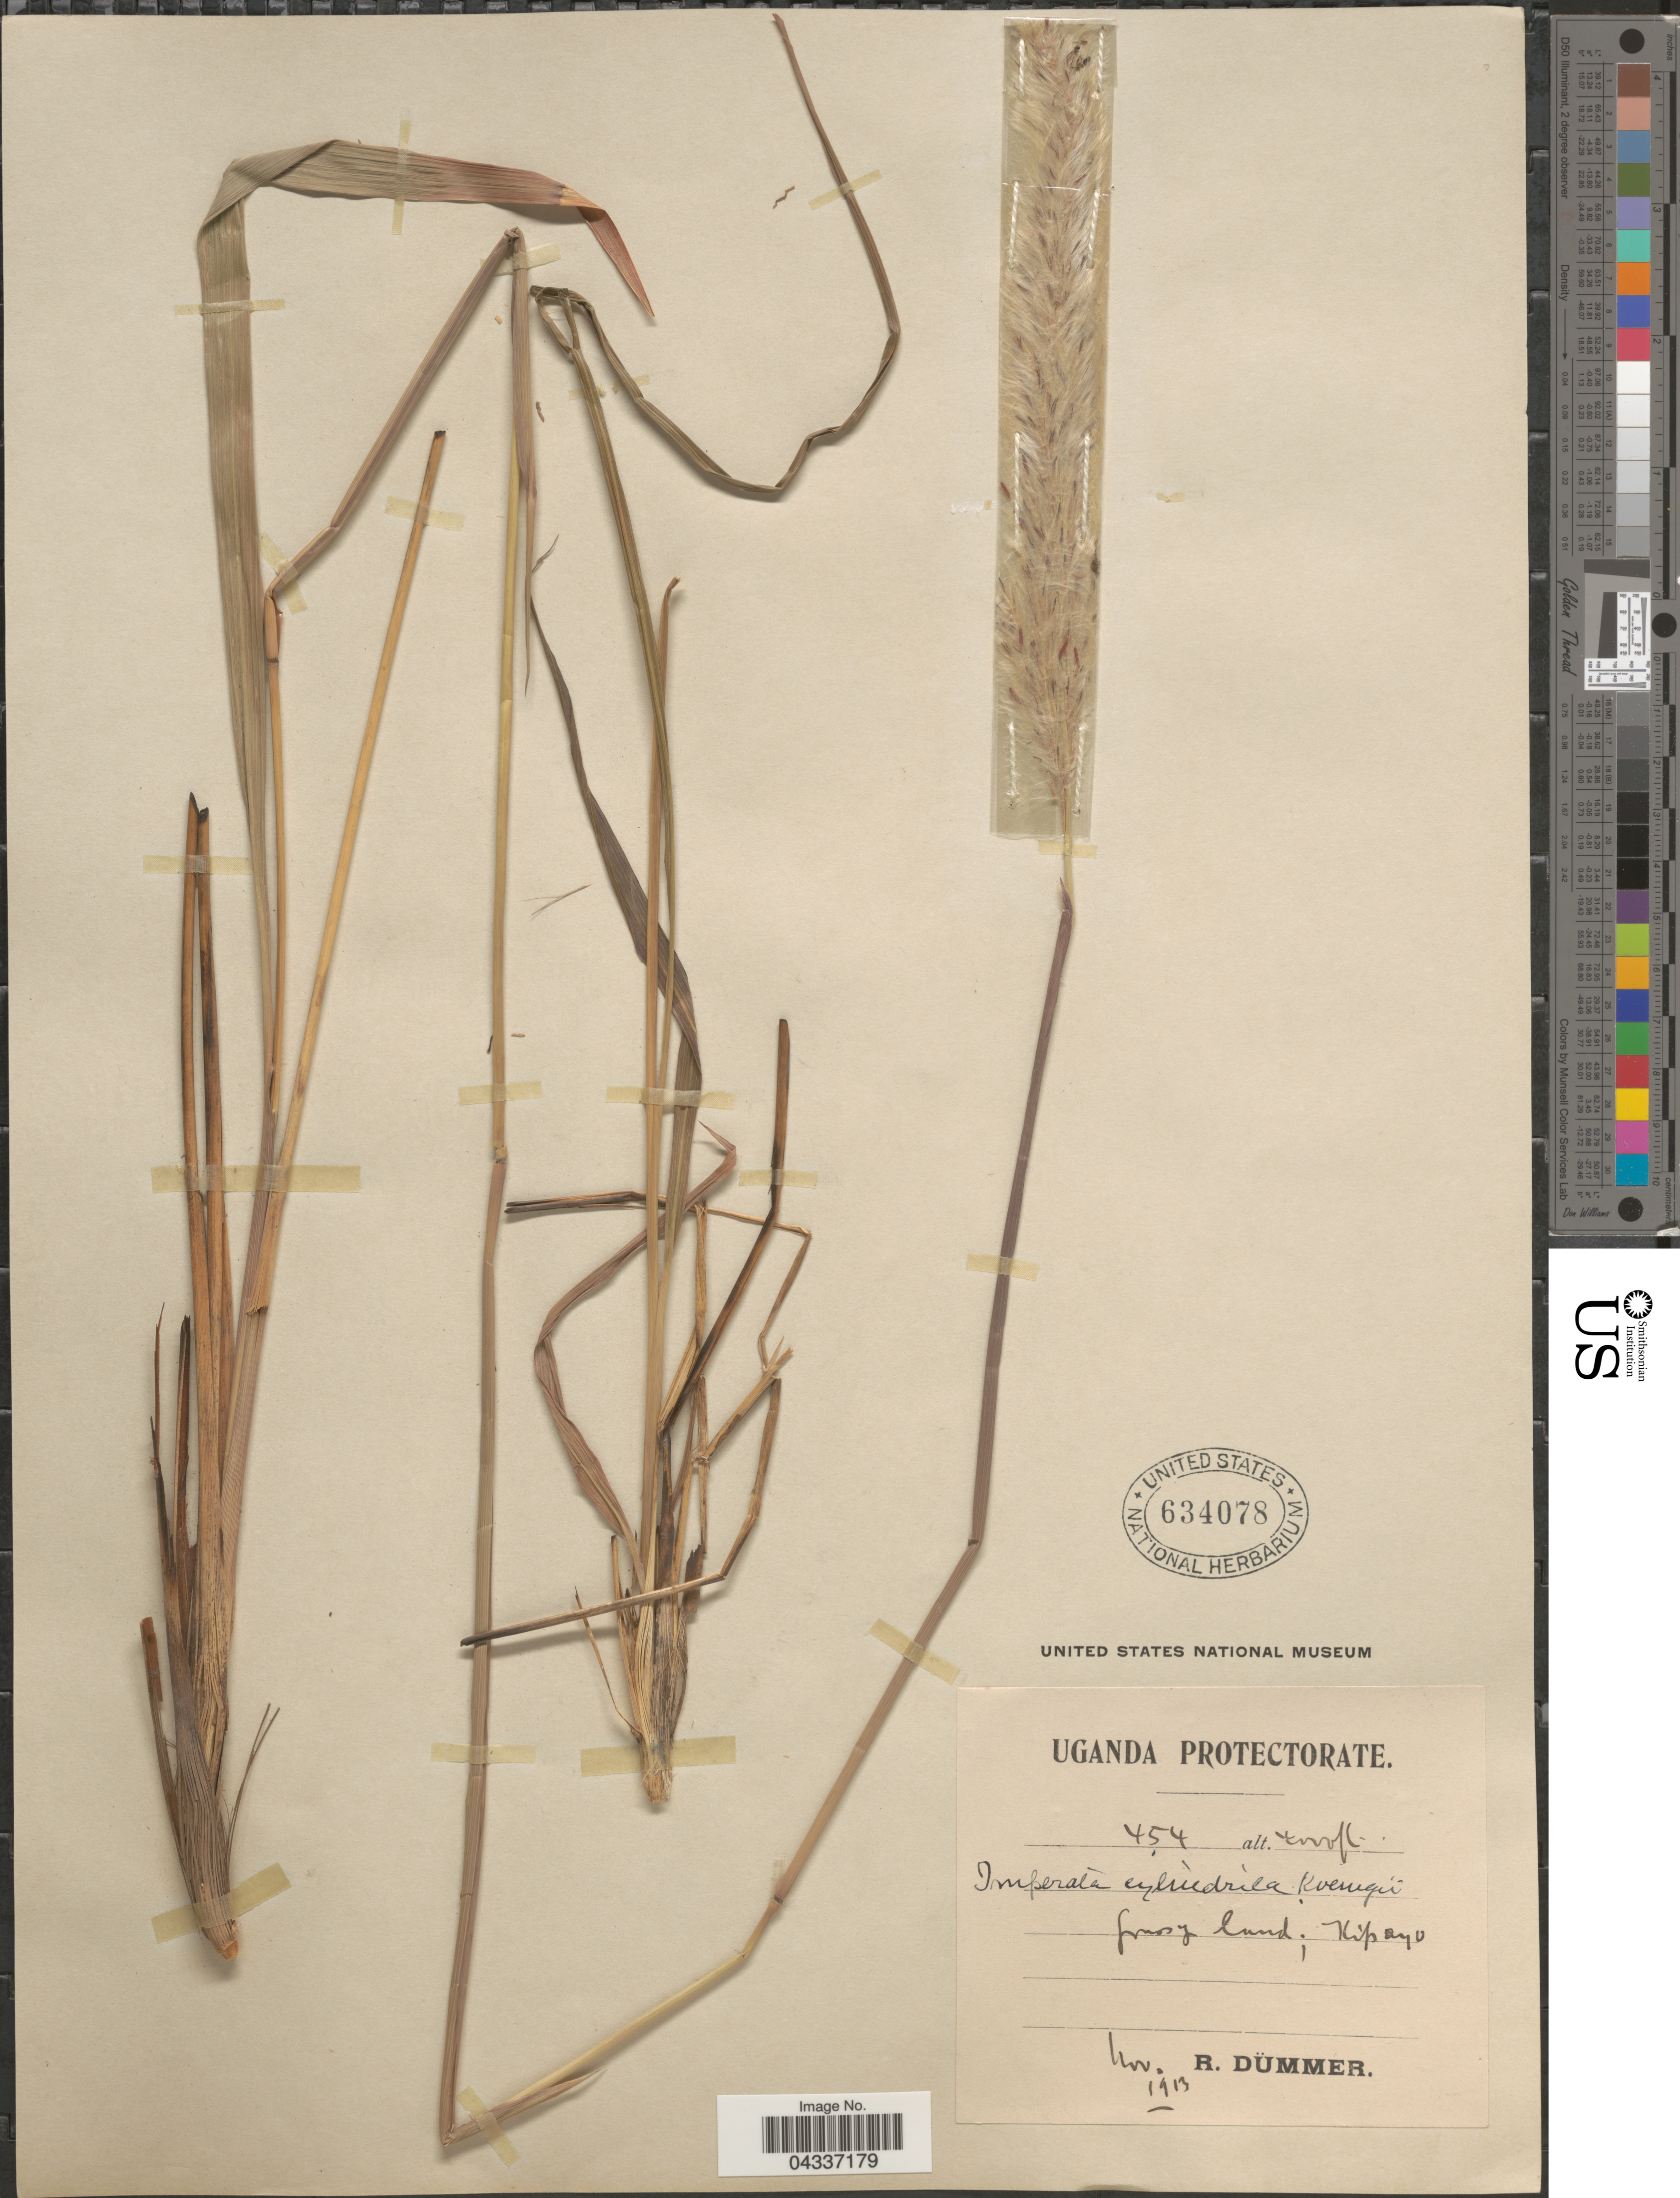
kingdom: Plantae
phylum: Tracheophyta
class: Liliopsida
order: Poales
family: Poaceae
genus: Imperata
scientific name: Imperata cylindrica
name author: (L.) P. Beauv.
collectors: R. Dümmer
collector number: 454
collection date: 1913-11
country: Uganda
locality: Uganda Protectorate. Kipayo.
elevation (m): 1219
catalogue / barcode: US 634078